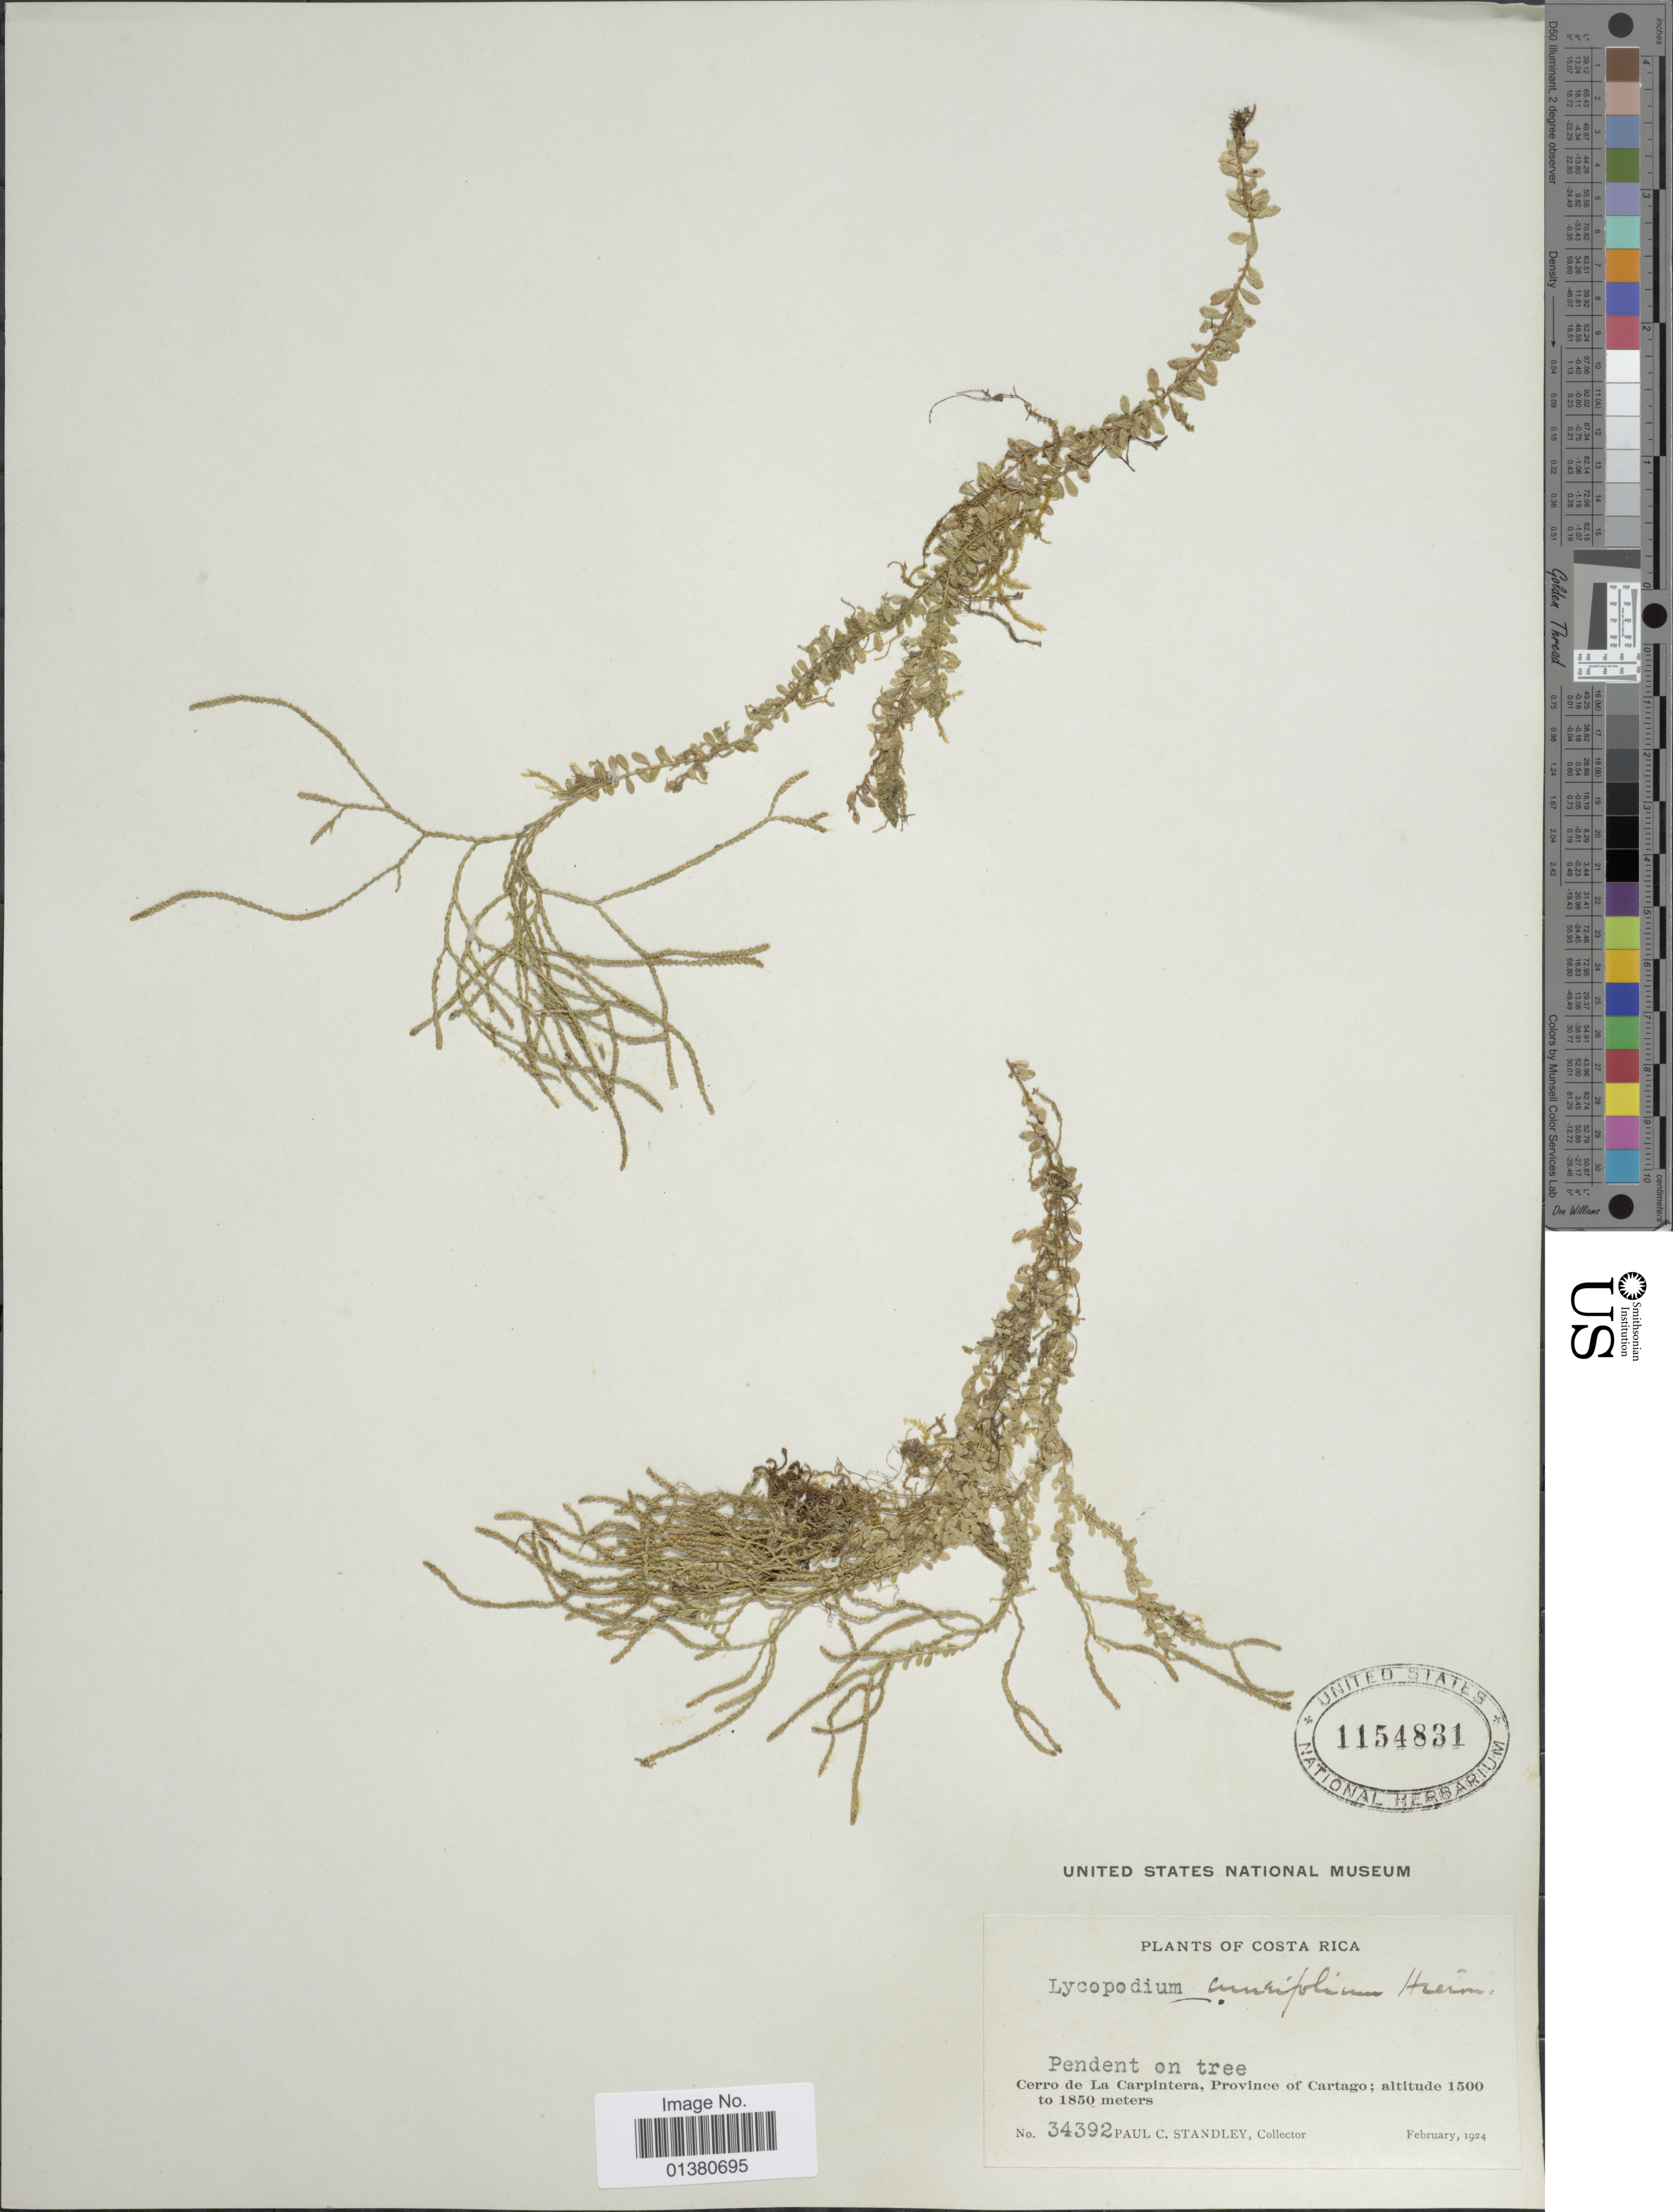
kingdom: Plantae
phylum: Tracheophyta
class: Lycopodiopsida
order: Lycopodiales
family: Lycopodiaceae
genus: Phlegmariurus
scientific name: Phlegmariurus cuneifolius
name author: (Hieron.) B. Øllg.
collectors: P. C. Standley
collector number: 34392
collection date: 1924-02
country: Costa Rica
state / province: Cartago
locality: Cerro de La Carpintera, province of Cartago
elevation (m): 1500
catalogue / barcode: US 1154831